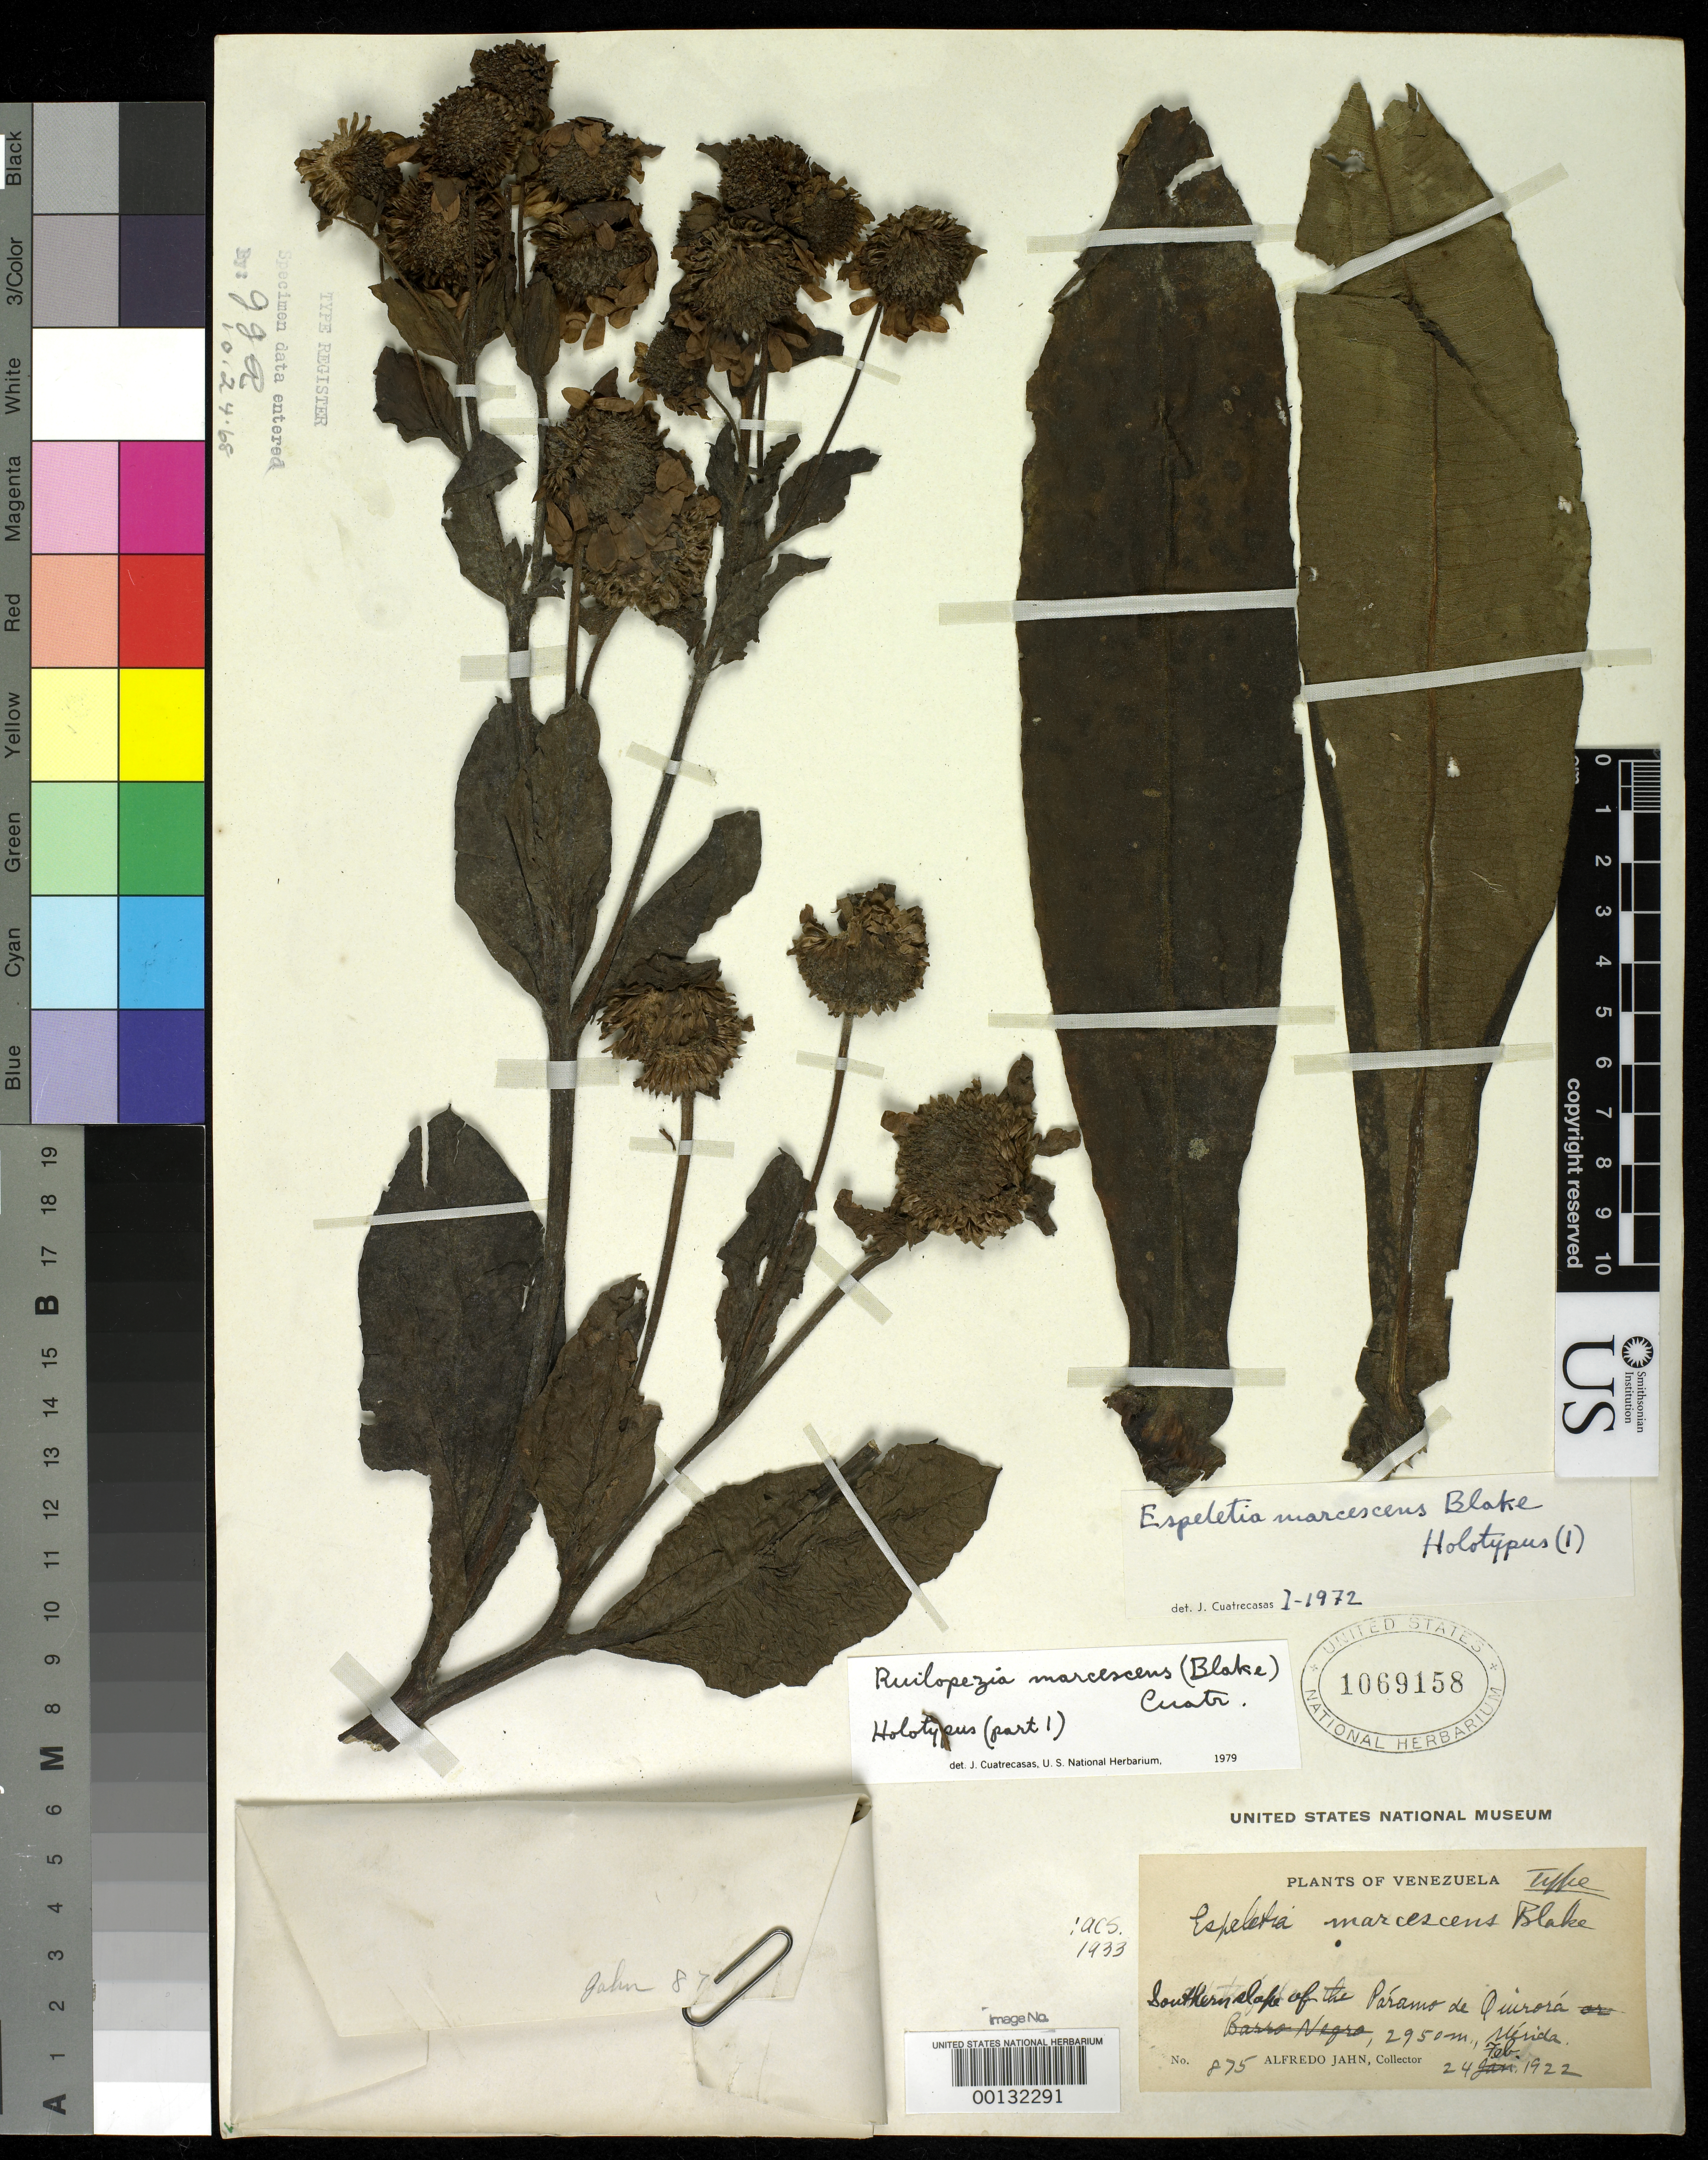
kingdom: Plantae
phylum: Tracheophyta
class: Magnoliopsida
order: Asterales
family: Asteraceae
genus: Espeletia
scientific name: Espeletia marcescens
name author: S.F. Blake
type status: Holotype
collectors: A. Jahn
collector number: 875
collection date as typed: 24 Feb 1922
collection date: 1922-02-24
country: Venezuela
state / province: Mérida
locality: Southern side of Parama [Paramo?] de Quirora.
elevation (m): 2950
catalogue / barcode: US 1069158